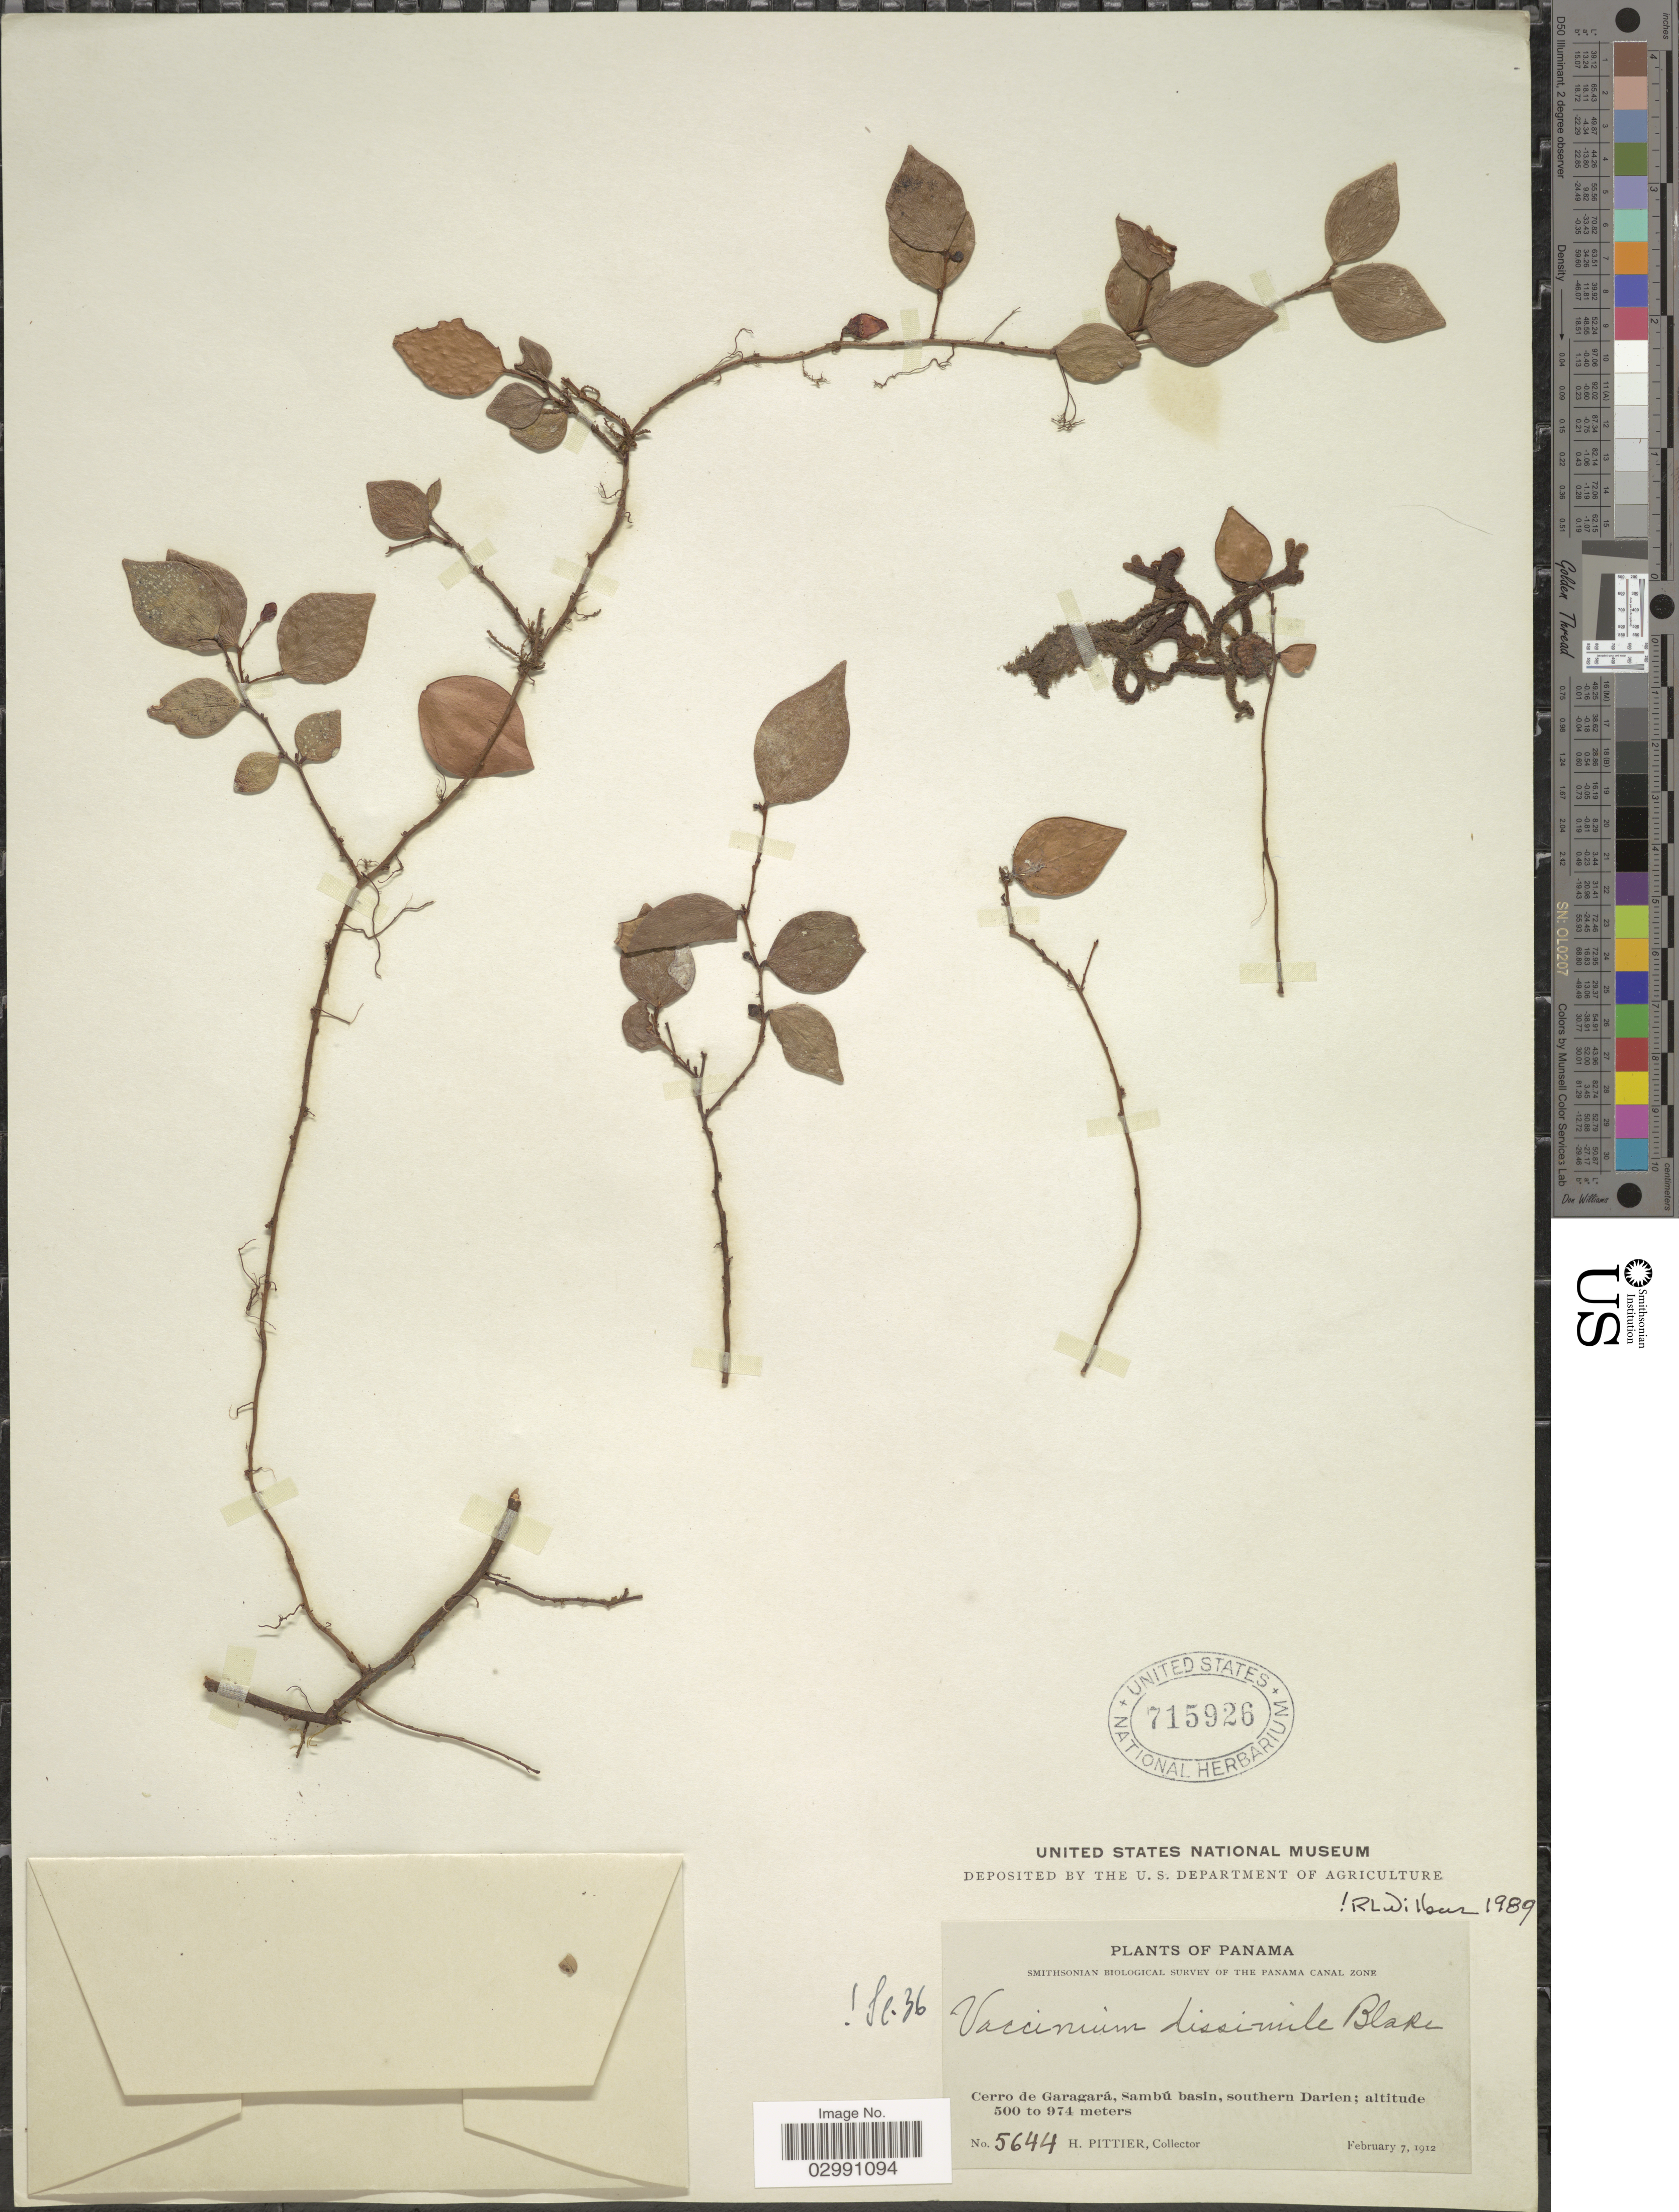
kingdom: Plantae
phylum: Tracheophyta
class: Magnoliopsida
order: Ericales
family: Ericaceae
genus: Vaccinium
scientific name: Vaccinium dissimile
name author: S.F. Blake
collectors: H. F. Pittier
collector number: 5644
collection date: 1912-02-07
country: Panama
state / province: Darién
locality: Cerro de Garagará, Sambú basin, southern Darien.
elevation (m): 500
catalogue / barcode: US 715926